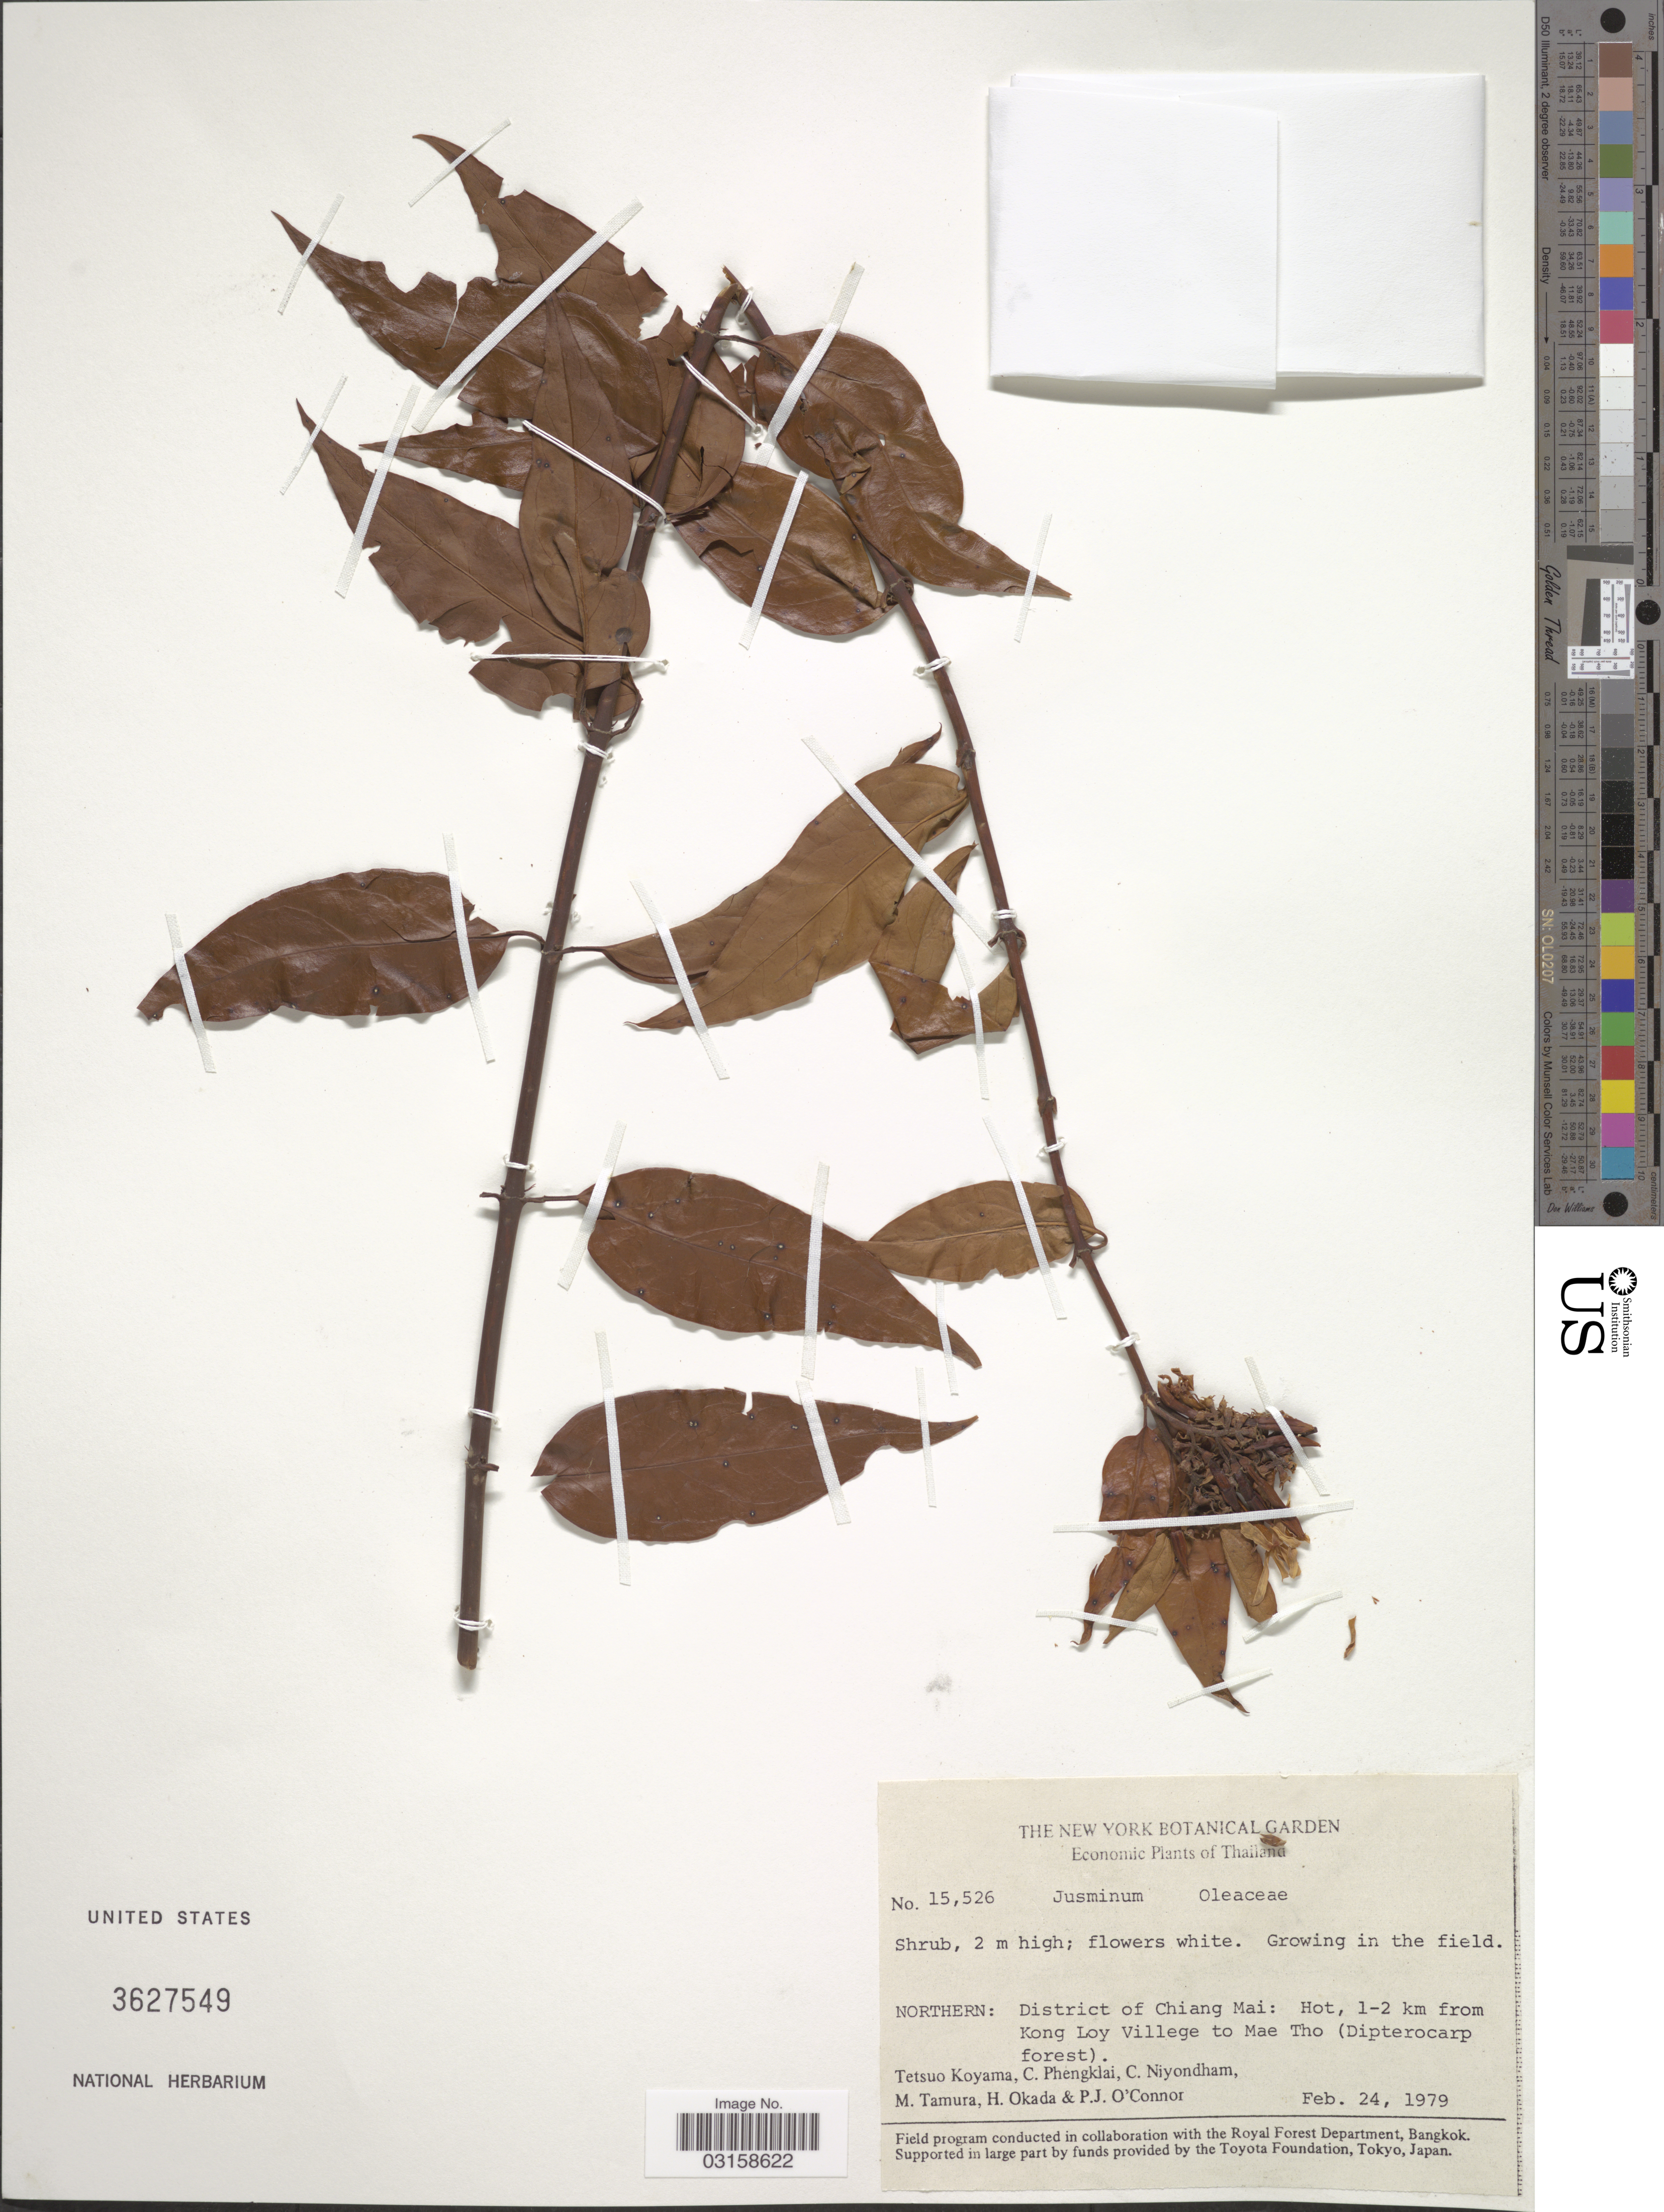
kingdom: Plantae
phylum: Tracheophyta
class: Magnoliopsida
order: Lamiales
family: Oleaceae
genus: Jasminum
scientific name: Jasminum sp.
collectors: T. Koyama, C. Phengklai, C. Niyondham, M. Tamura & et al.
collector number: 15526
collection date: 1979-02-24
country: Thailand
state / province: Chiang Mai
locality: Northern: Hot, 1-2 km from Kong Joy Village to Mae Tho.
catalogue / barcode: US 3627549